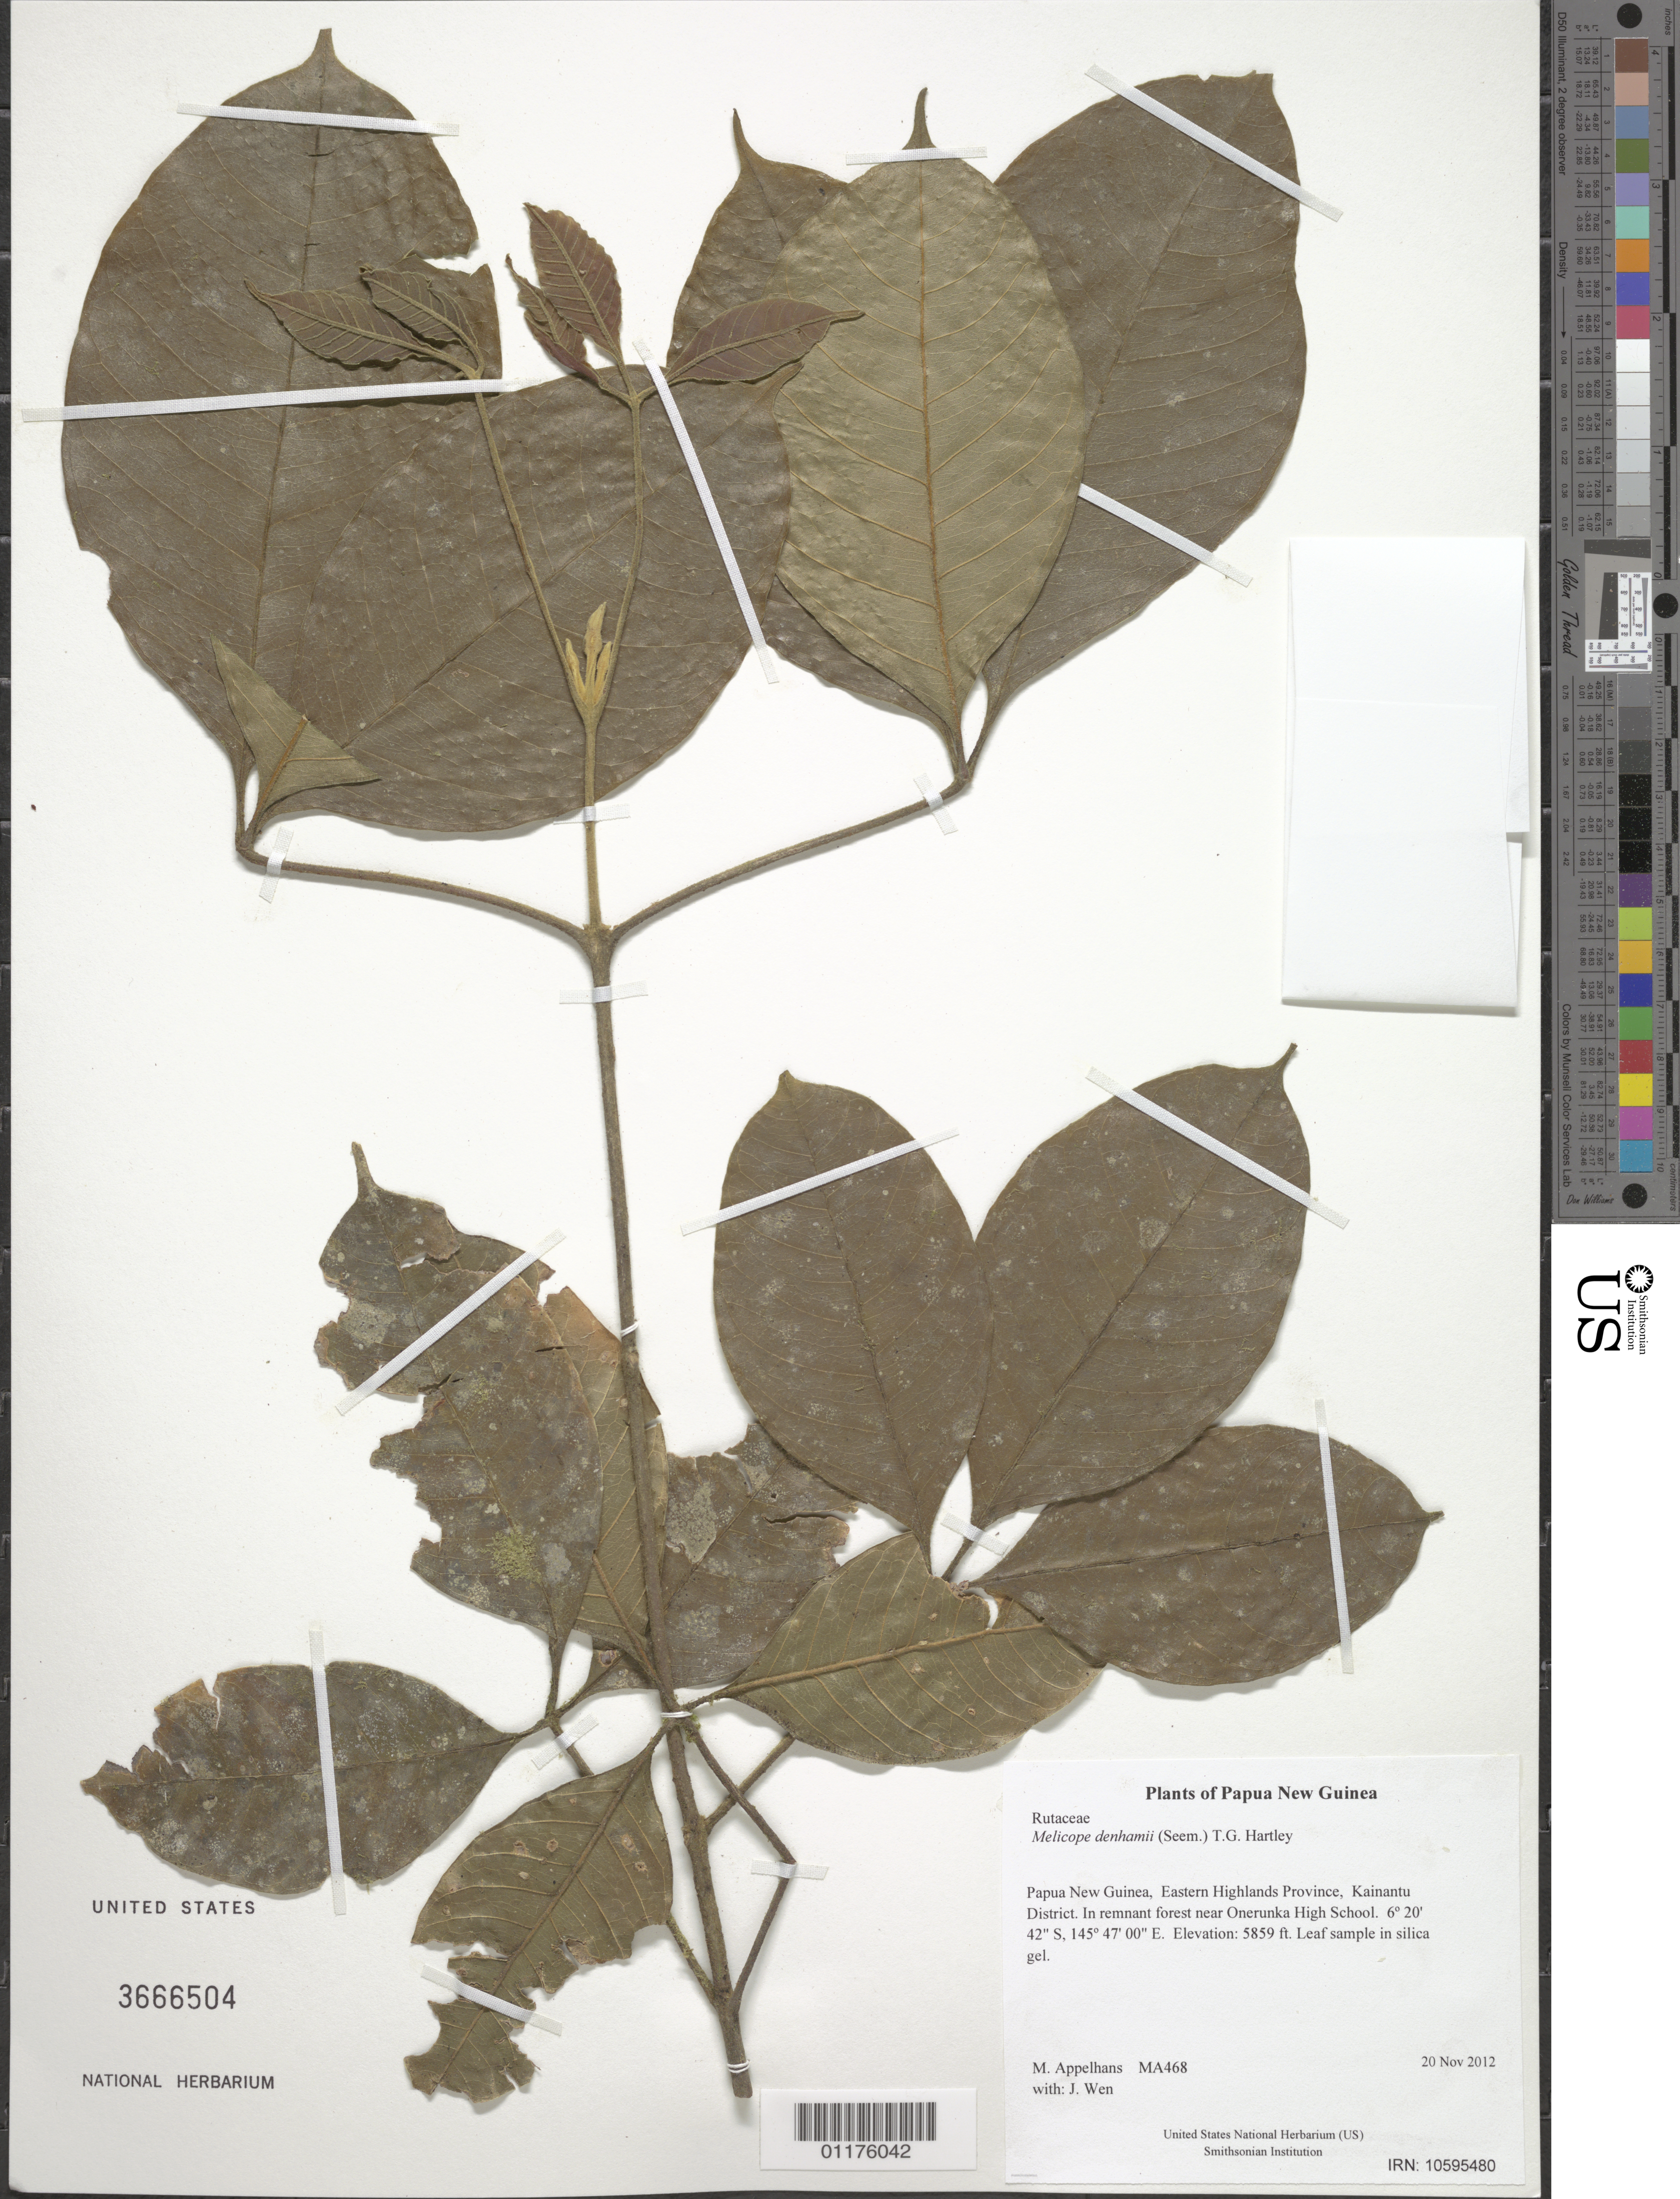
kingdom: Plantae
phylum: Tracheophyta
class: Magnoliopsida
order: Sapindales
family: Rutaceae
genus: Melicope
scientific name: Melicope denhamii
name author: (Seem.) T.G. Hartley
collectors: M. Appelhans & J. Wen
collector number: MA468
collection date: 2012-11-20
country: Papua New Guinea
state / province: Eastern Highlands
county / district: Kainantu District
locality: In remnant forest near Onerunka High School.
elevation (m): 1786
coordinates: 06 20.707 S, 145 47.004 E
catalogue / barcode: US 3666504